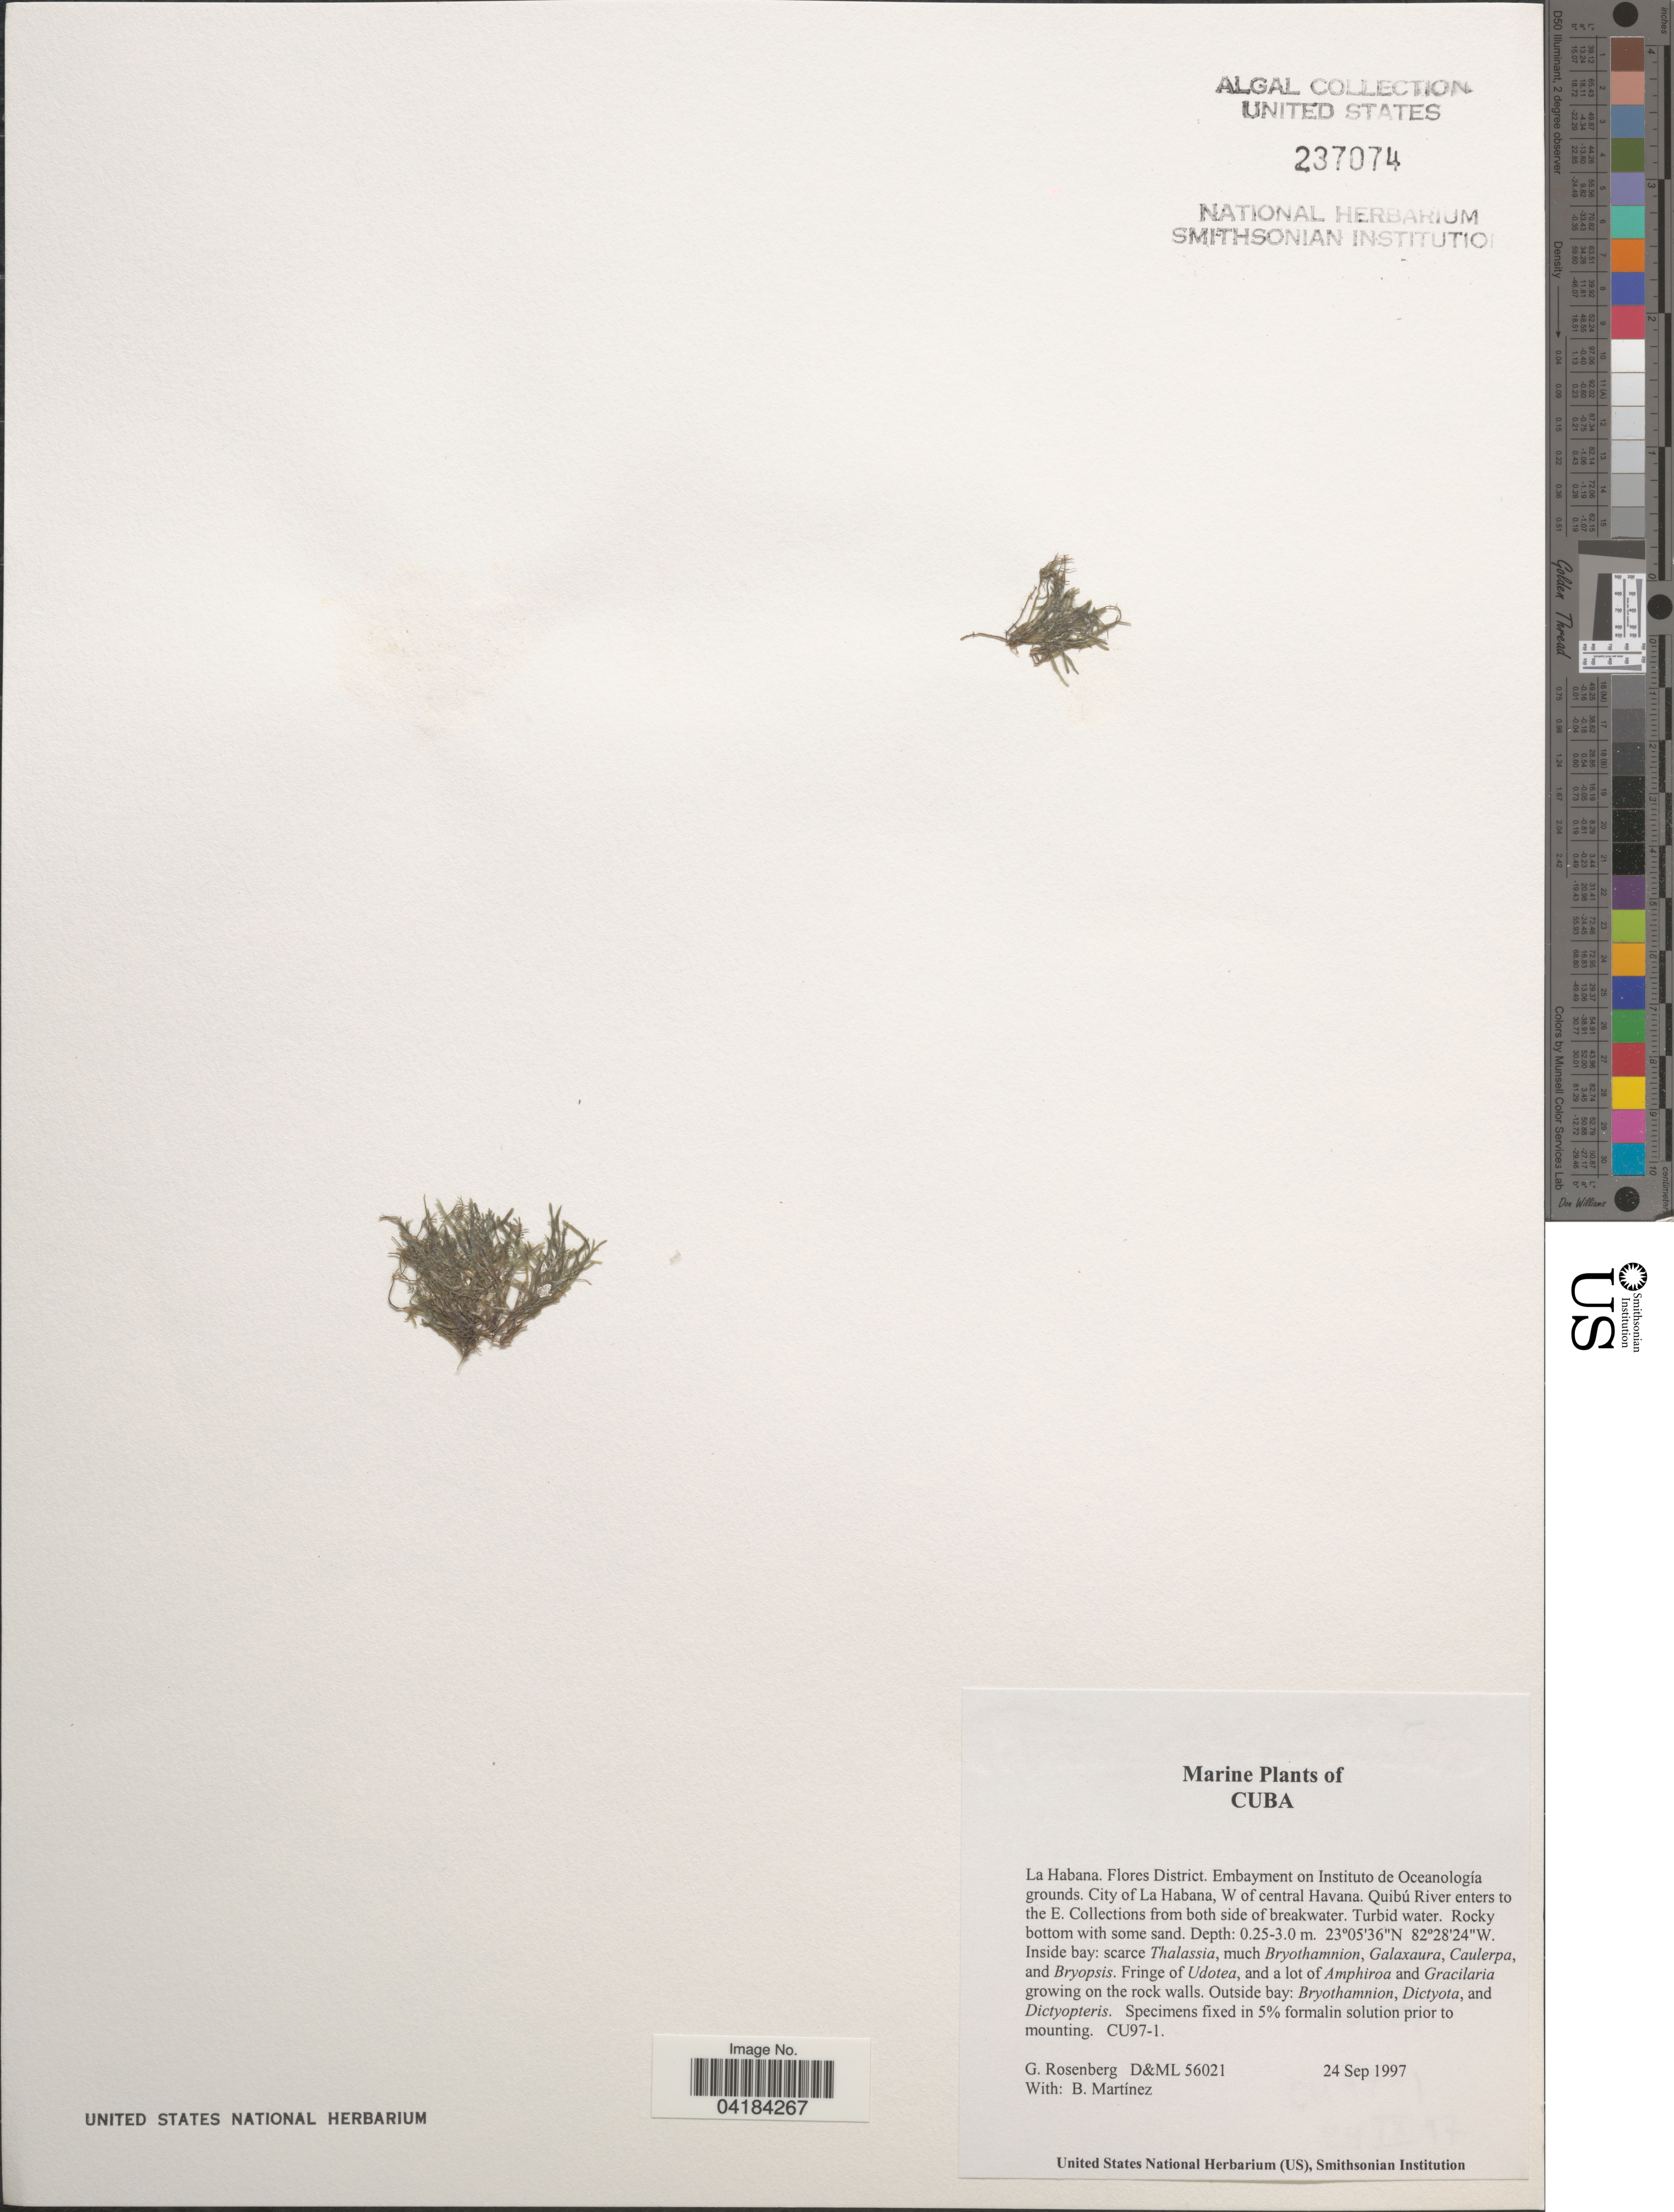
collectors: G. Rosenberg & B. Martinez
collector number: D&ML56021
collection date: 1997-09-24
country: Cuba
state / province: La Habana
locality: Flores District. Embayment on Instituto de Oceanología grounds. City of La Habana, W of central Havana. Quibú River enters to the E. Collections from both side of breakwater.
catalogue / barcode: US 237074